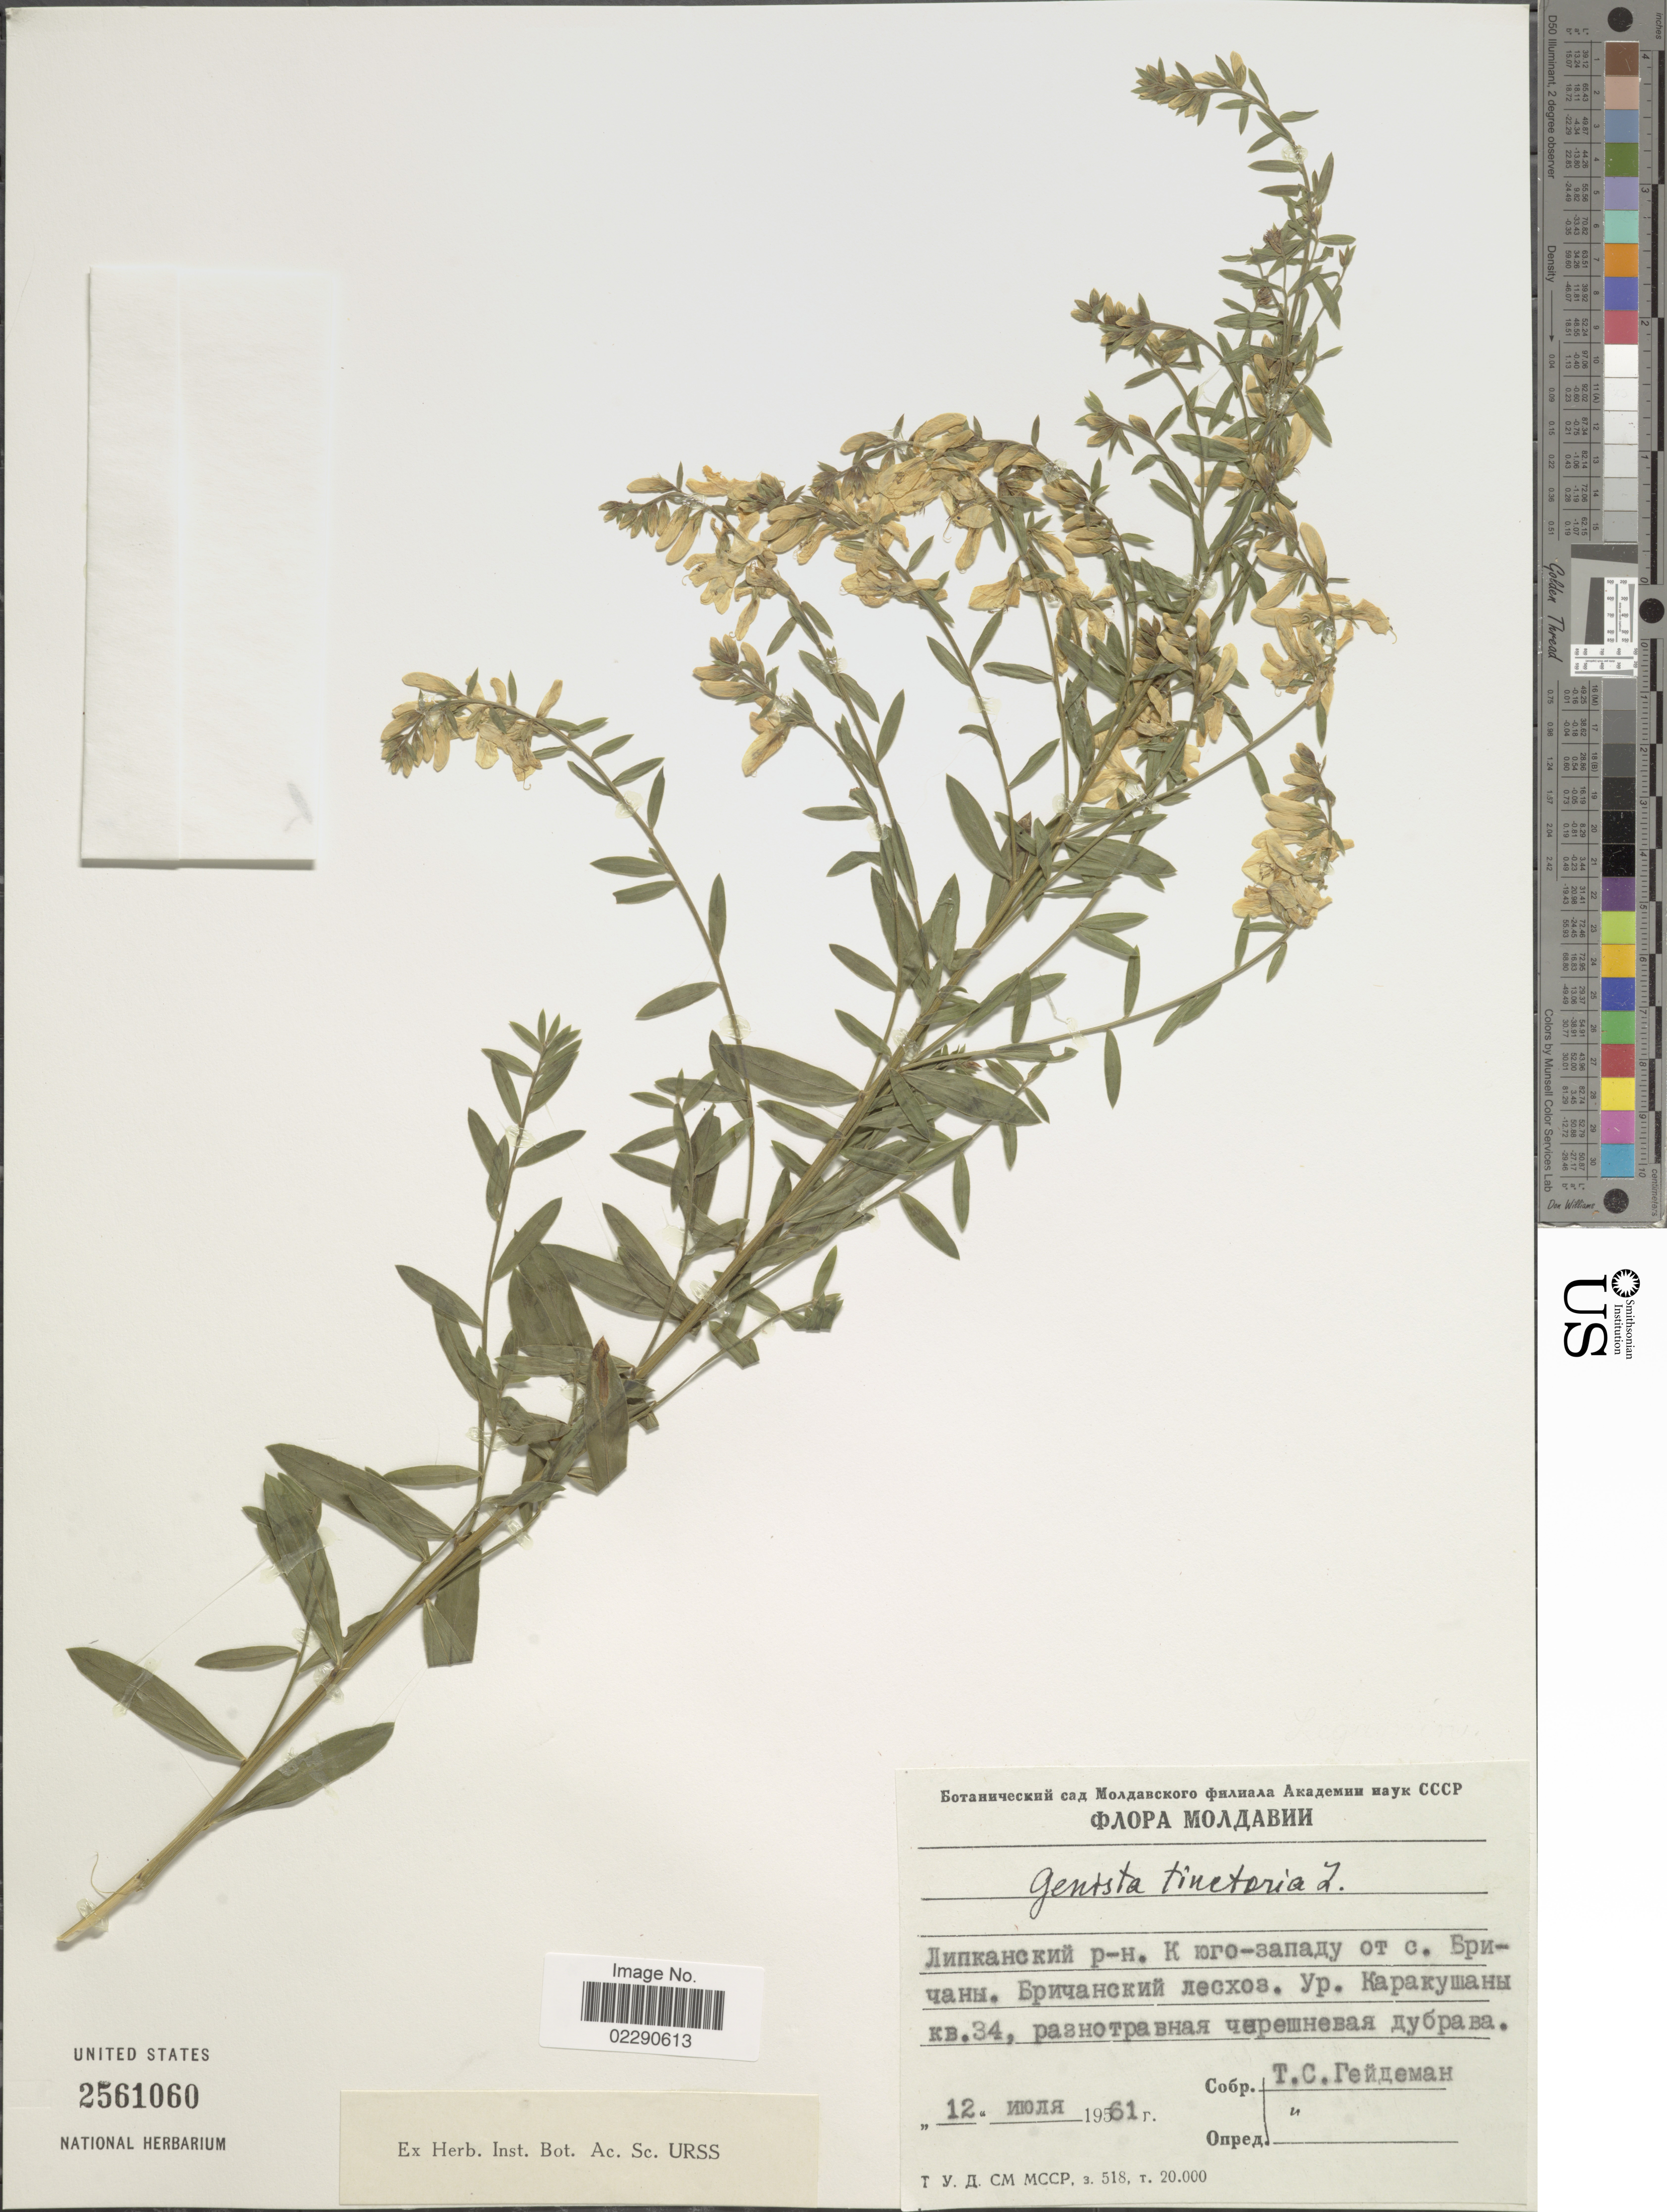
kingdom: Plantae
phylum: Tracheophyta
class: Magnoliopsida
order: Fabales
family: Fabaceae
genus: Genista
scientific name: Genista tinctoria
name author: L.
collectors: T. Geydeman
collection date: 1961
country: Moldova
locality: Lipkansky rayon, SW of Brichany village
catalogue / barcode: US 2561060